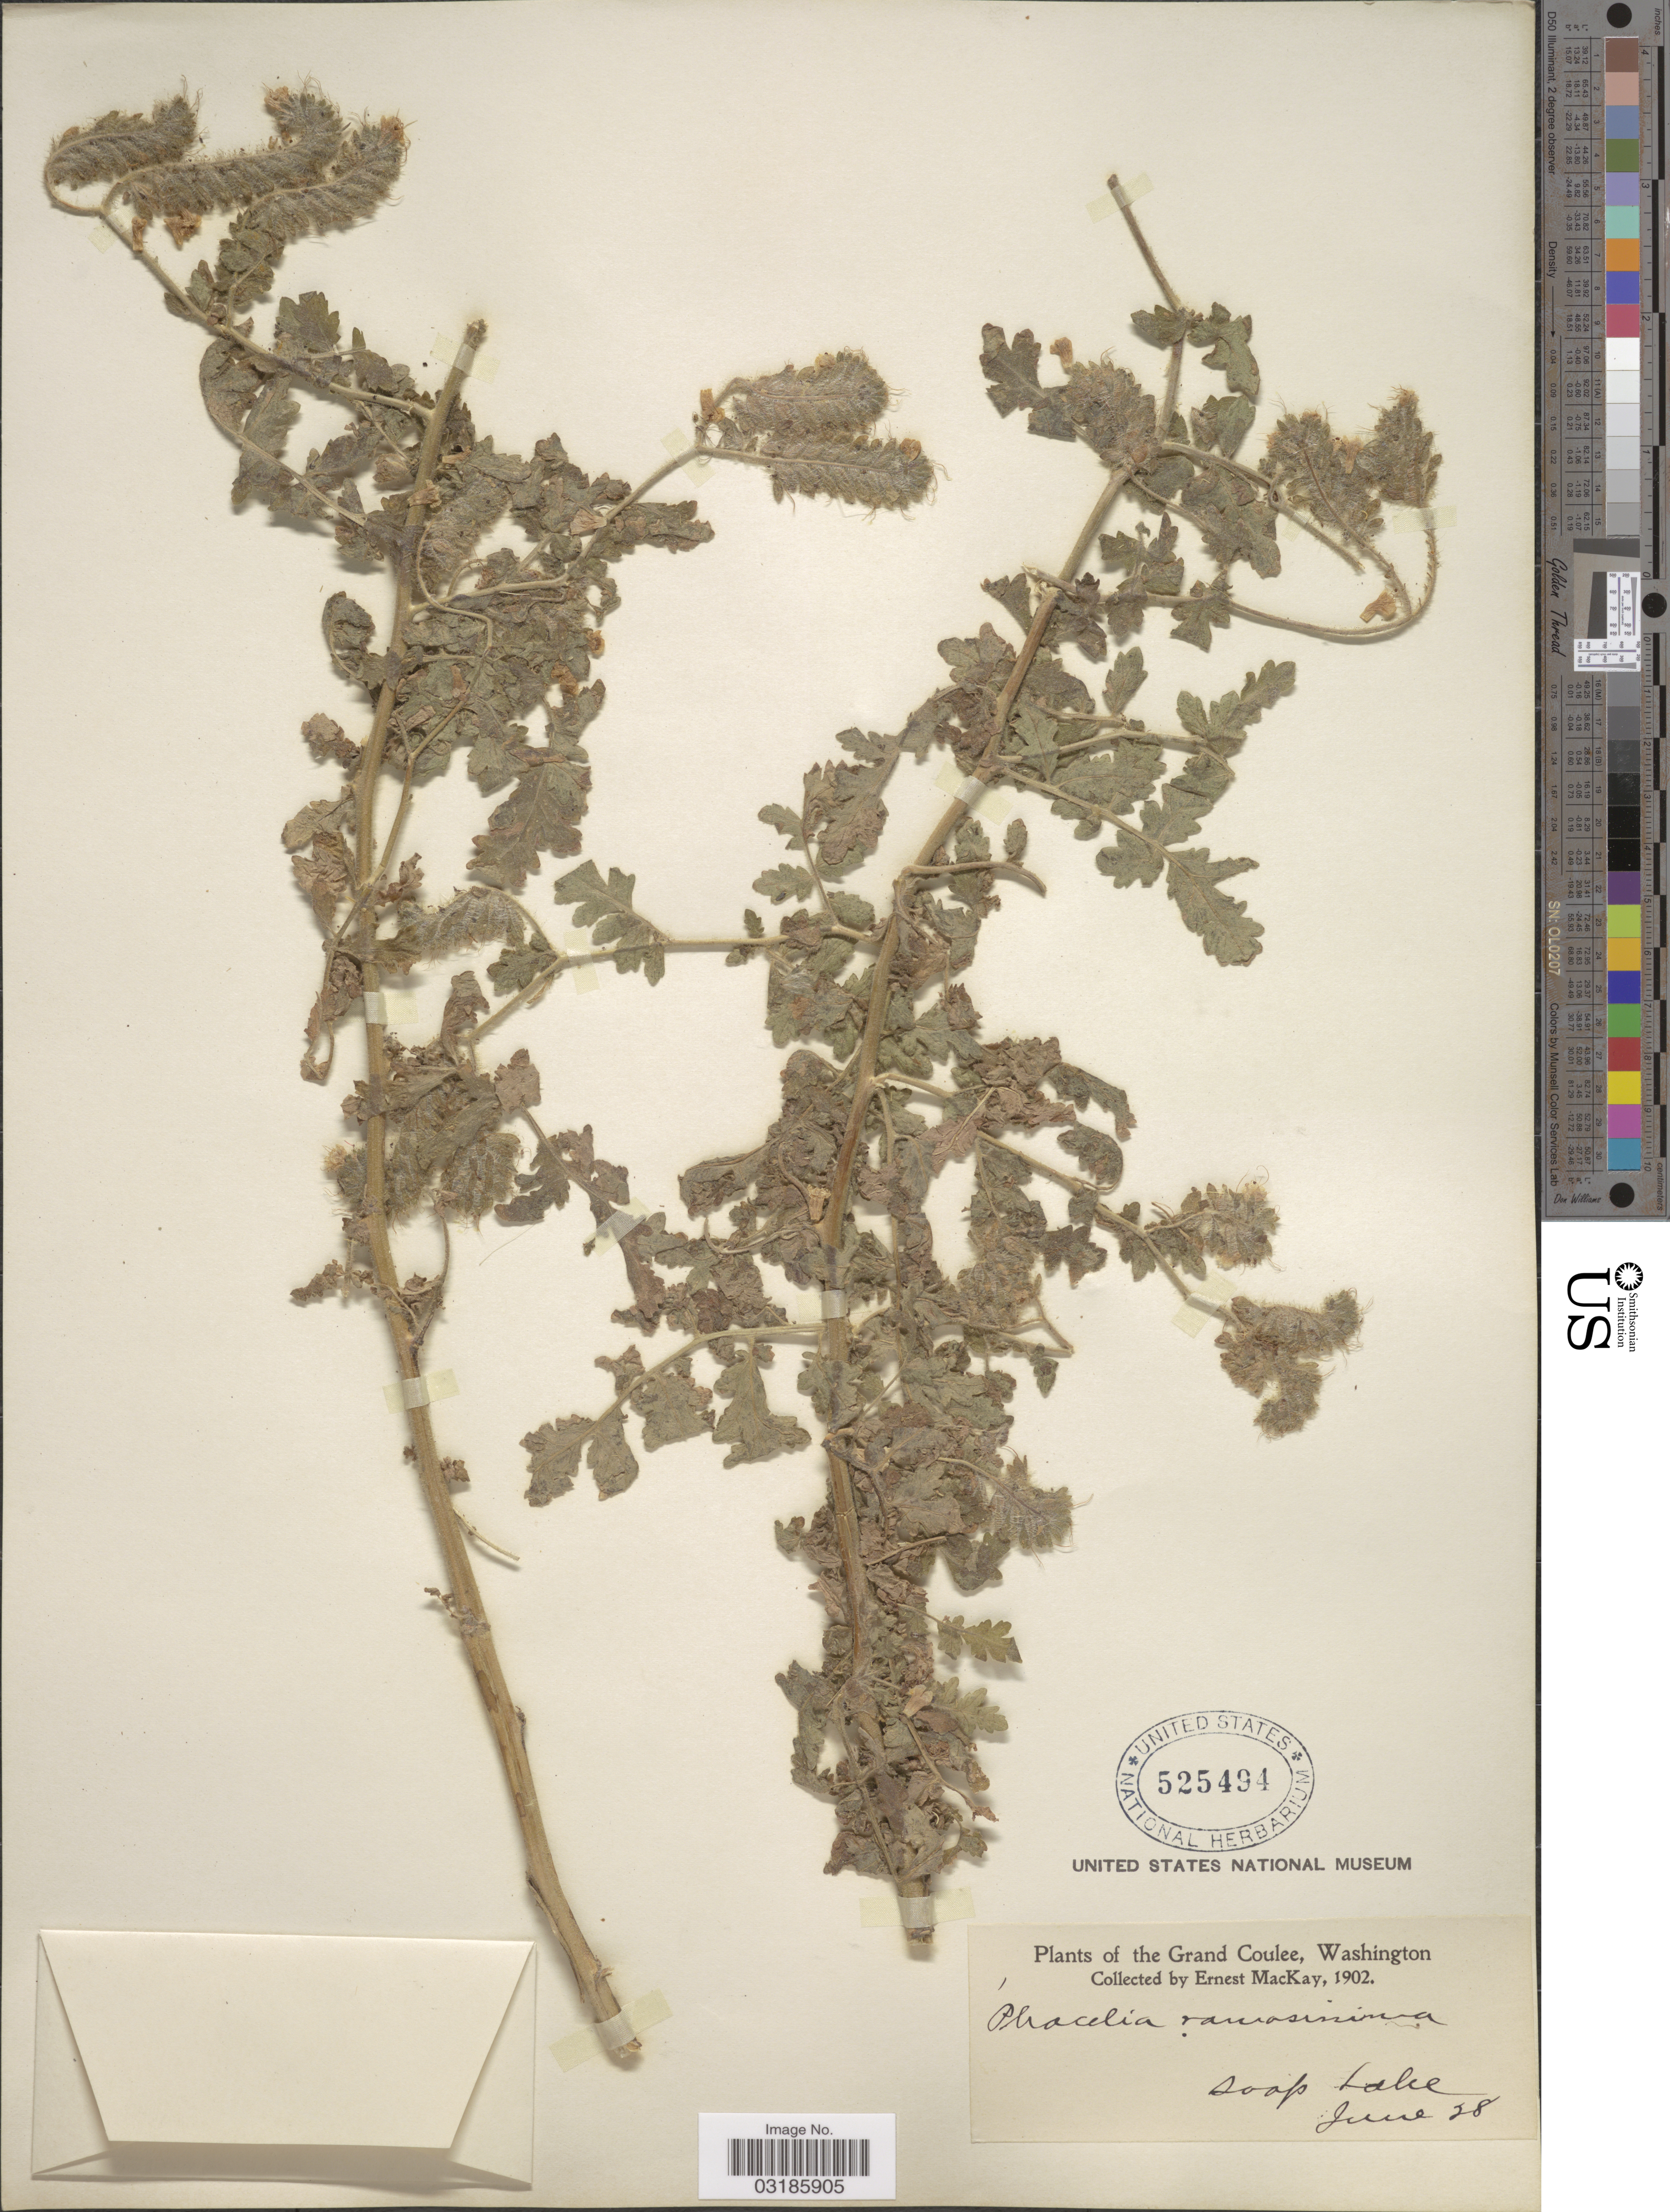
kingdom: Plantae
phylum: Tracheophyta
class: Magnoliopsida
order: Boraginales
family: Hydrophyllaceae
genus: Phacelia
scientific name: Phacelia ramosissima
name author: Douglas ex Lehm.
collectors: E. MacKay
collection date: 1902-06-28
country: United States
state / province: Washington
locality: The Grand Coulee. Soap Lake.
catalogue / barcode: US 525494